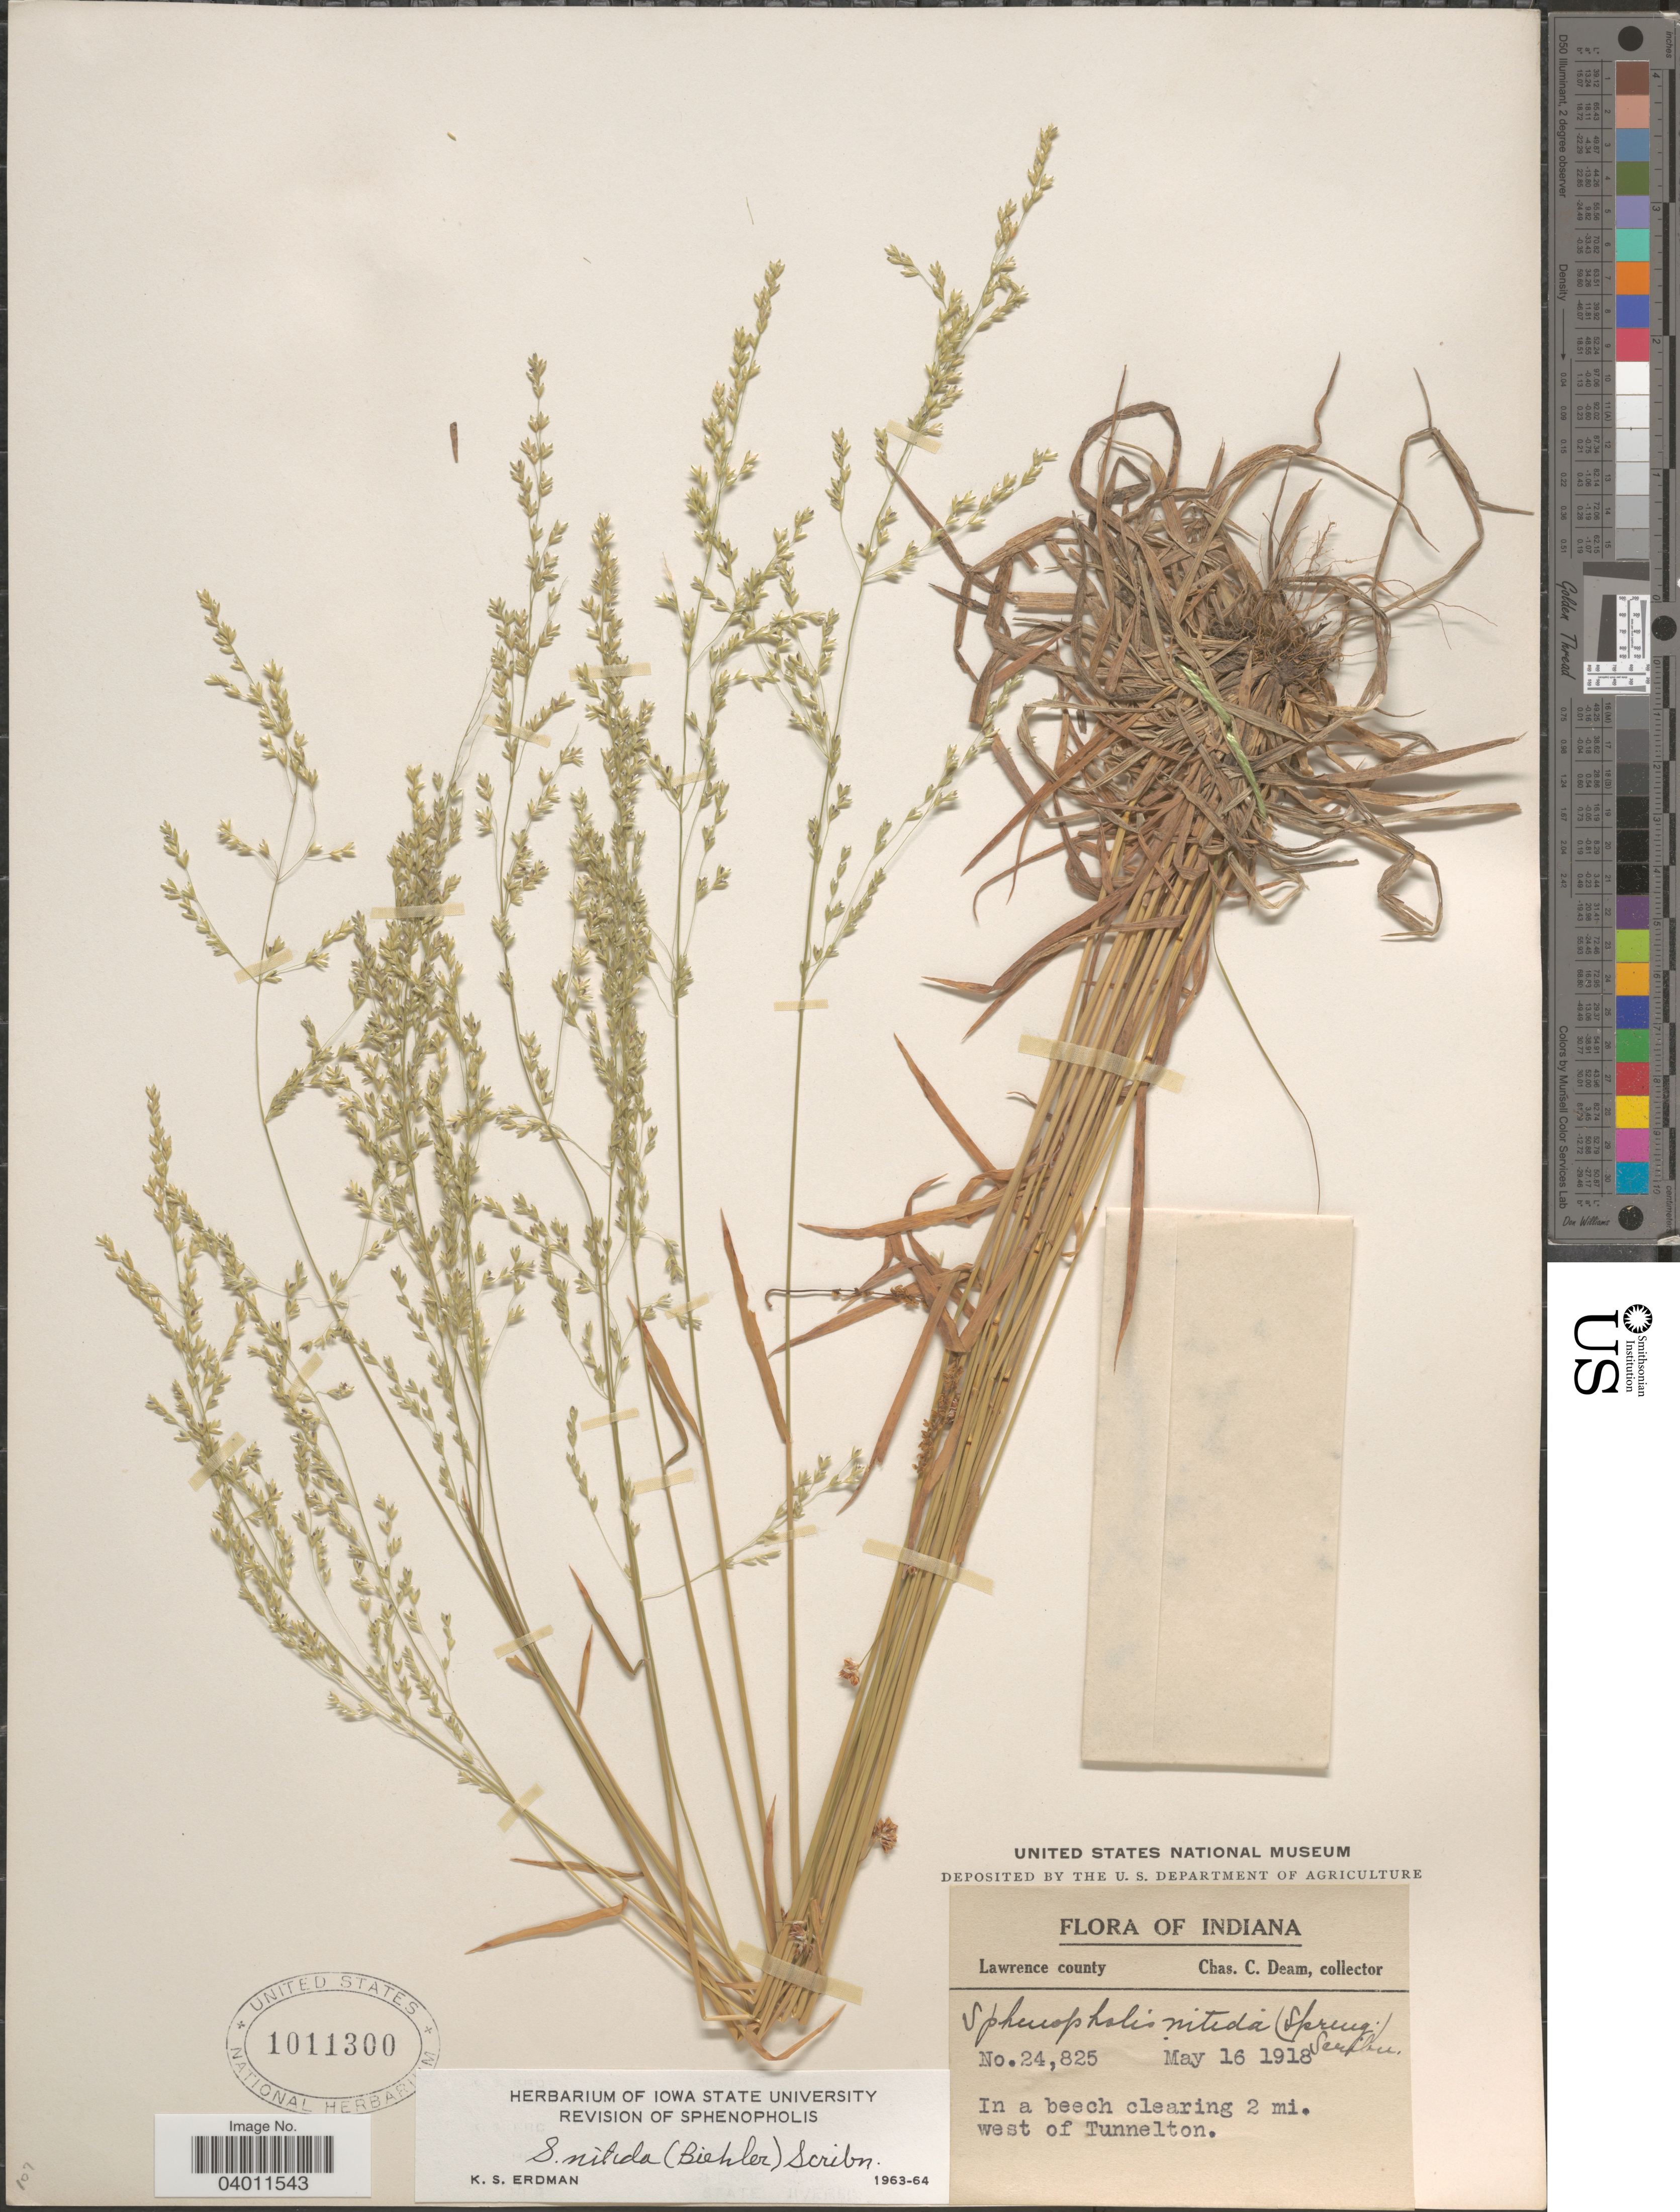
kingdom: Plantae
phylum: Tracheophyta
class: Liliopsida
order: Poales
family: Poaceae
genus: Sphenopholis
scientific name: Sphenopholis nitida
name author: (Biehler) Scribn.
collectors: C. C. Deam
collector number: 24825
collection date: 1918-05-16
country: United States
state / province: Indiana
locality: Lawrence county. In a beech clearing 2 mi. west of Tunnelton.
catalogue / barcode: US 1011300